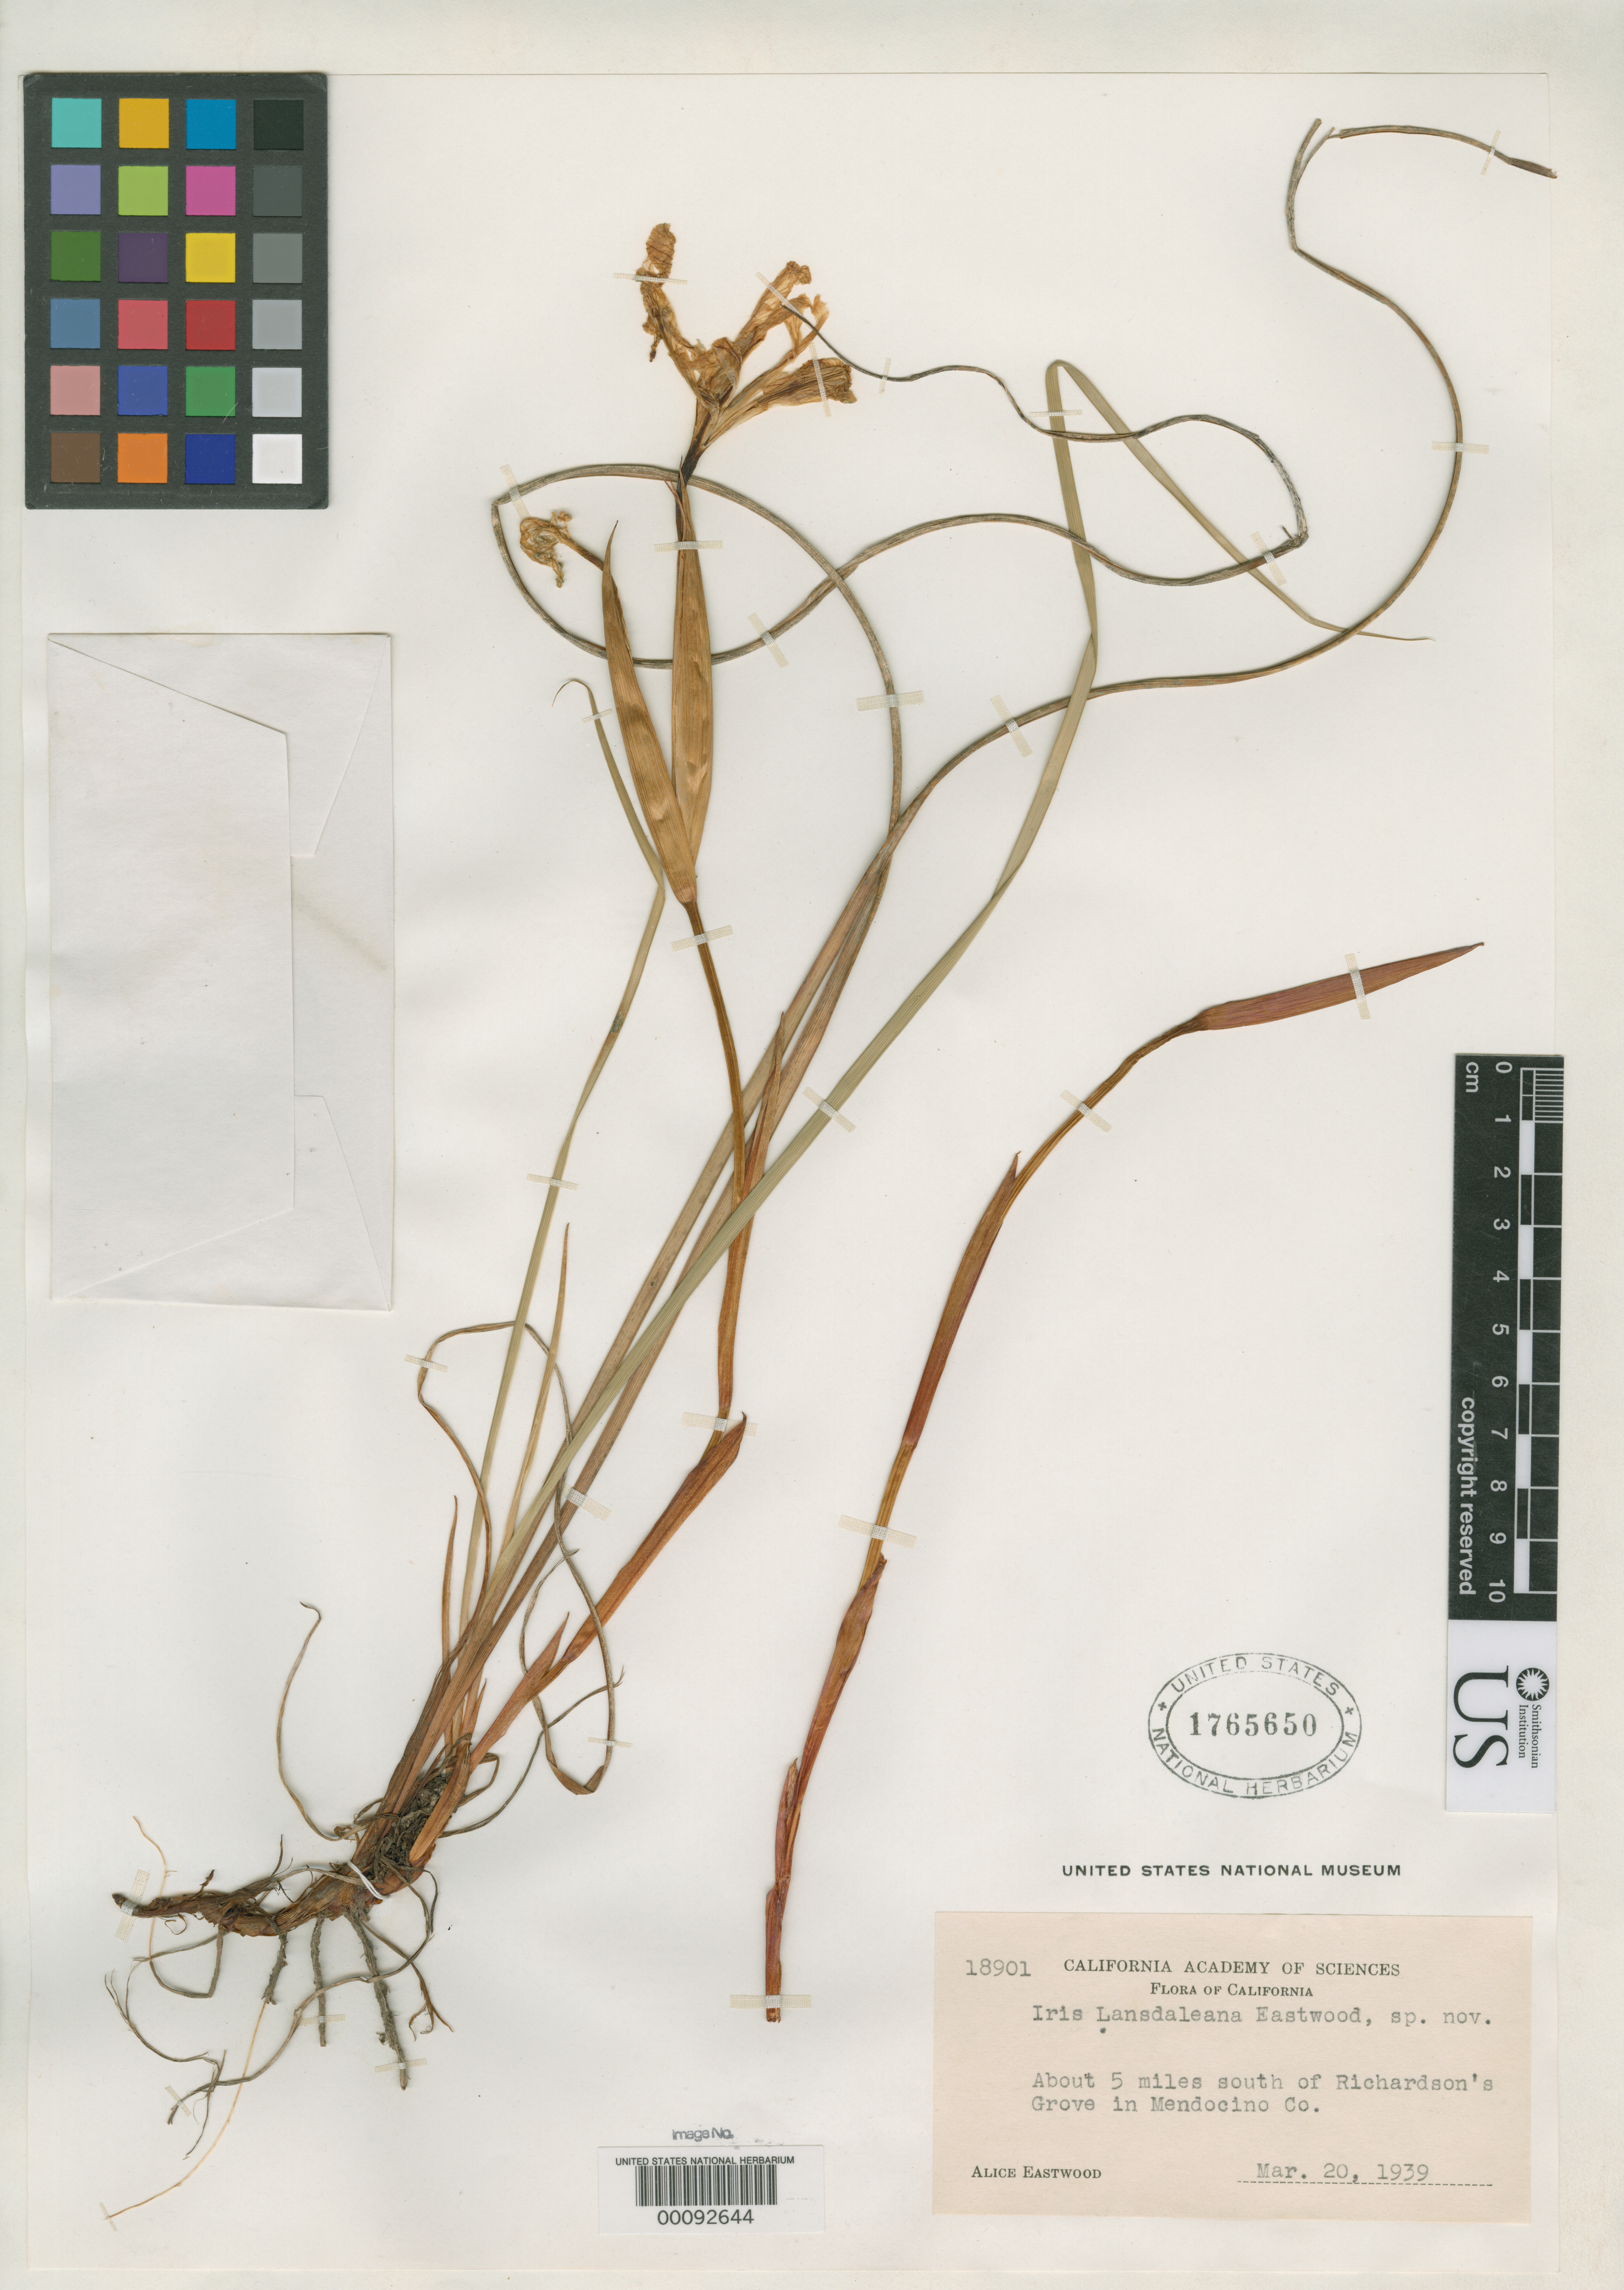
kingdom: Plantae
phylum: Tracheophyta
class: Liliopsida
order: Asparagales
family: Iridaceae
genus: Iris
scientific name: Iris lansdaleana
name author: Eastw.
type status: Isotype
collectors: A. Eastwood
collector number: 18901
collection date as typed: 20 Mar 1939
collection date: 1939-03-20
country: United States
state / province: California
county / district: Mendocino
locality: Ca. 5 mi S of Richardson's Grove.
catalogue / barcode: US 1765650